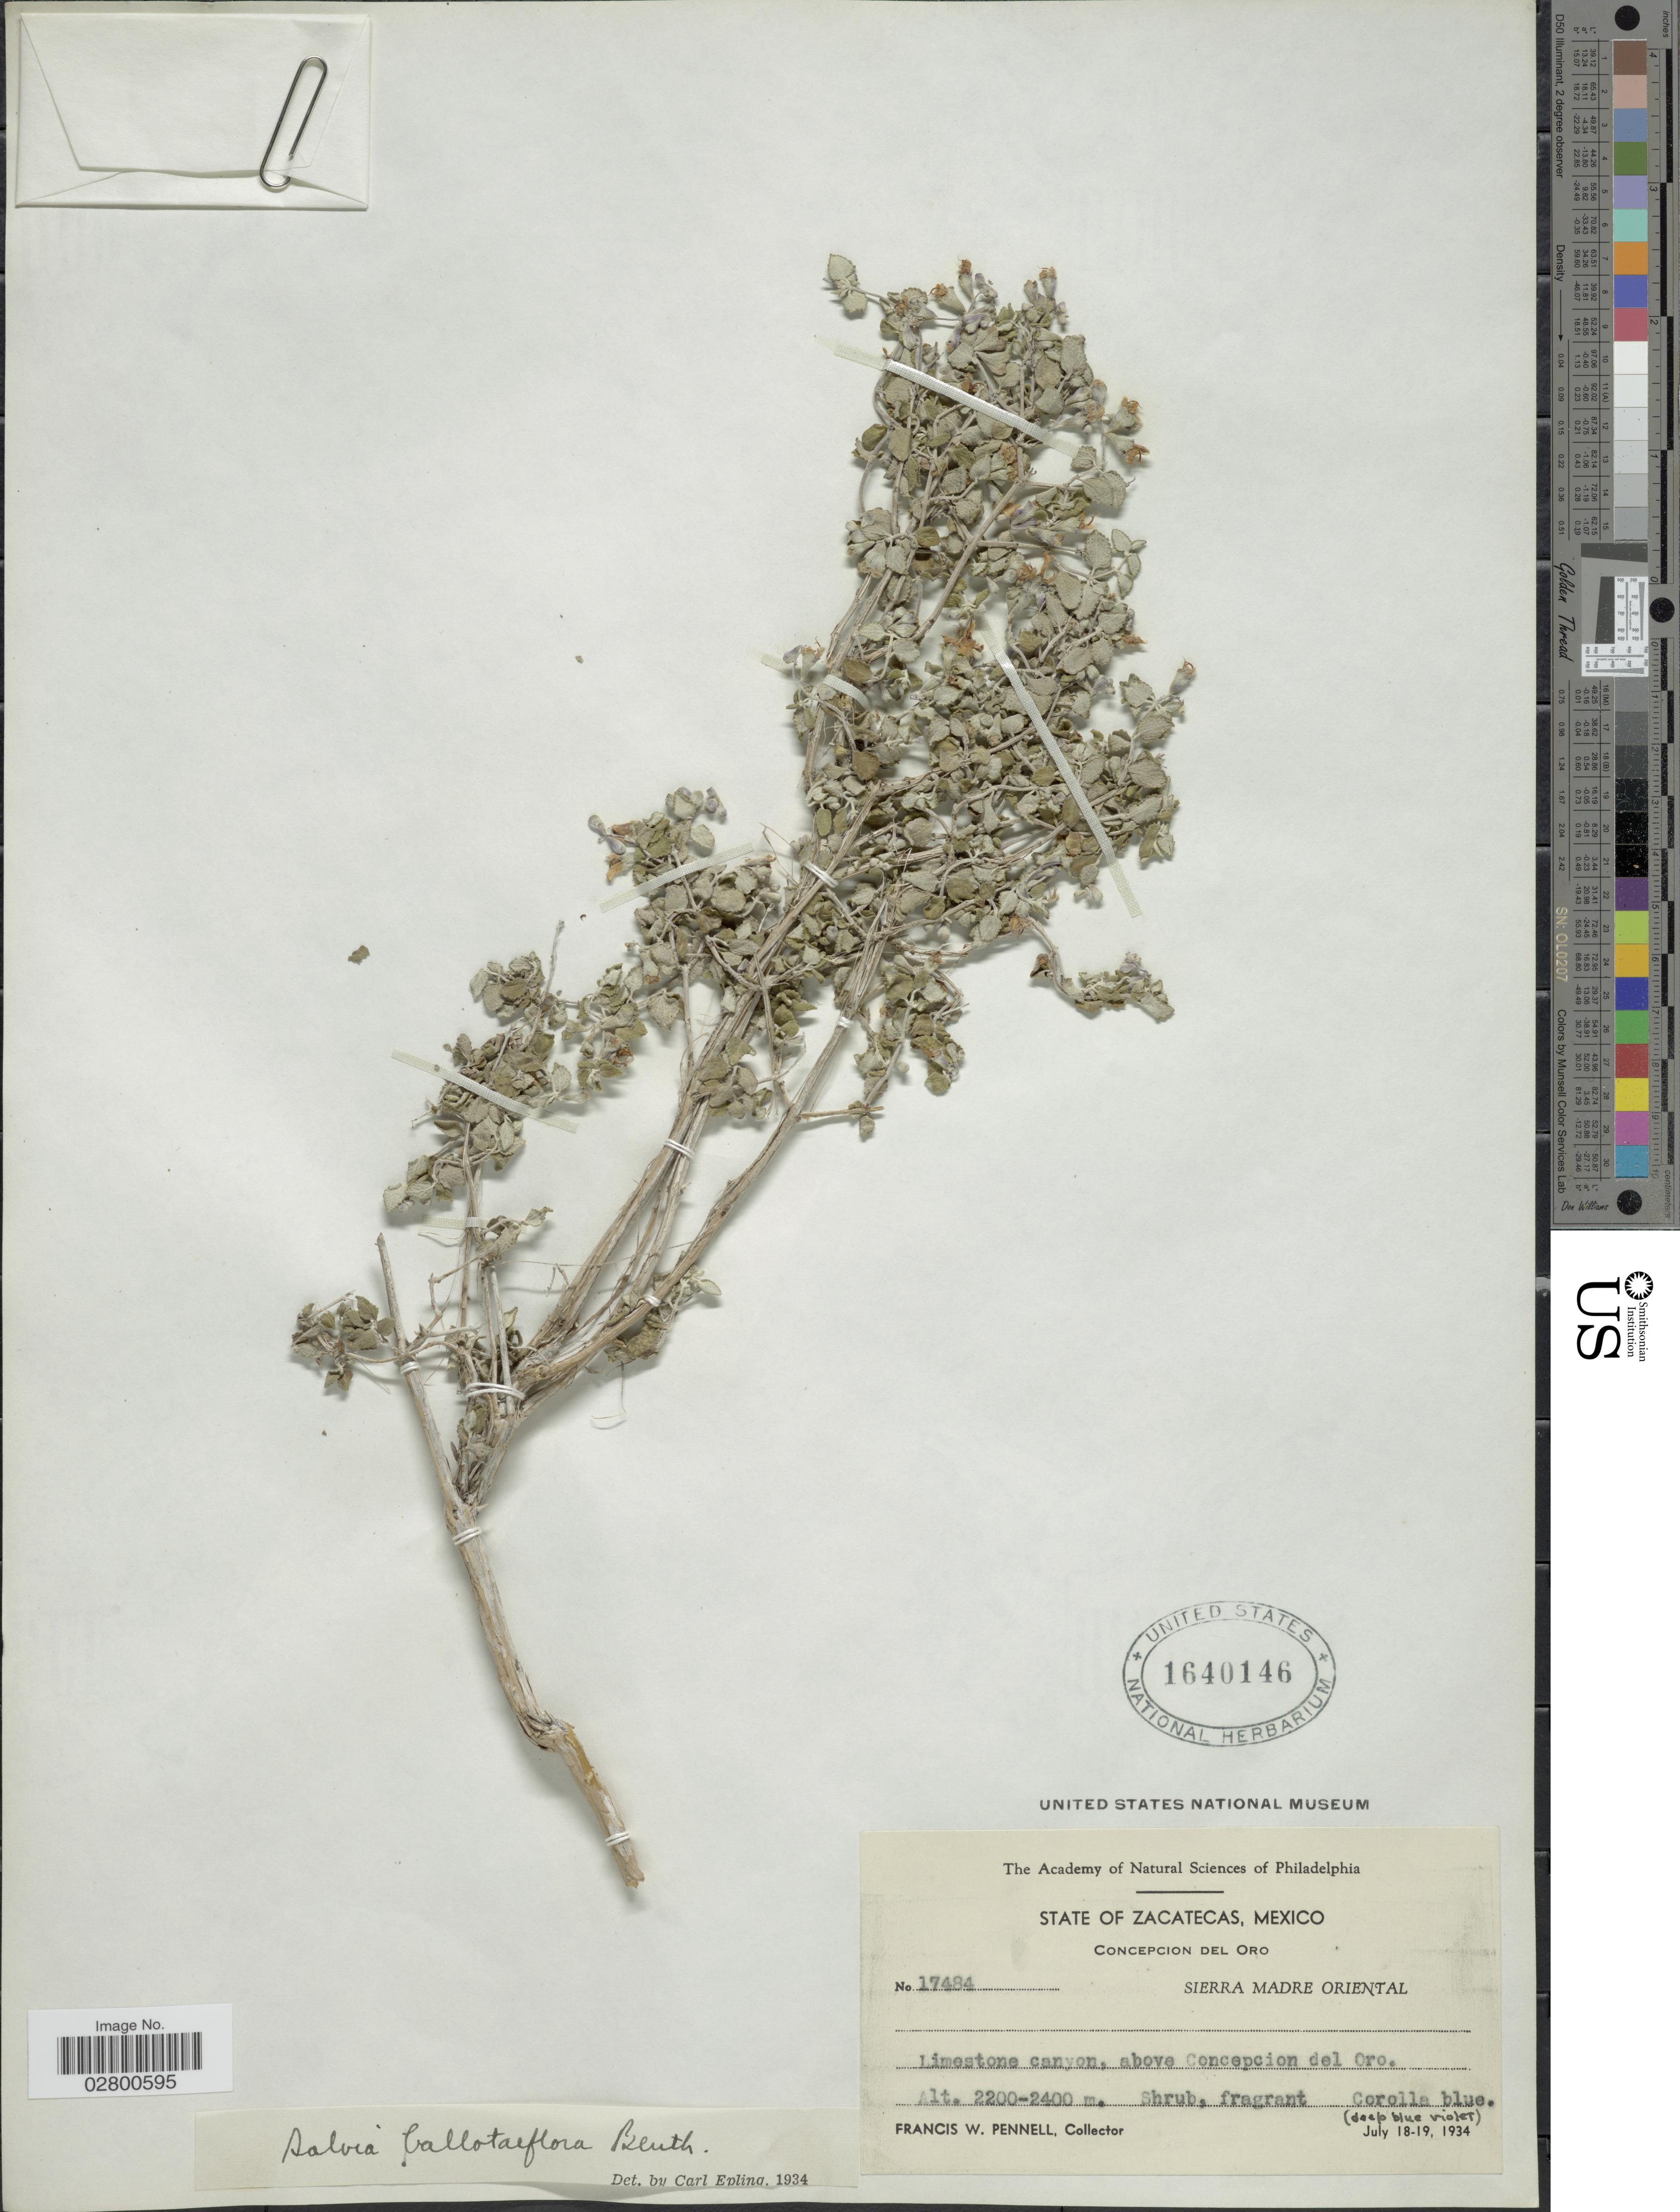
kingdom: Plantae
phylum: Tracheophyta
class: Magnoliopsida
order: Lamiales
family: Lamiaceae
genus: Salvia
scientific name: Salvia ballotiflora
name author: Benth.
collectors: F. W. Pennell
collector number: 17484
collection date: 1934-07-18/1934-07-19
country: Mexico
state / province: Zacatecas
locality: Concepcion del Oro. Sierra Madre Oriental. Limestone canyon, above Concepcion del Oro.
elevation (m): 2200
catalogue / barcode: US 1640146